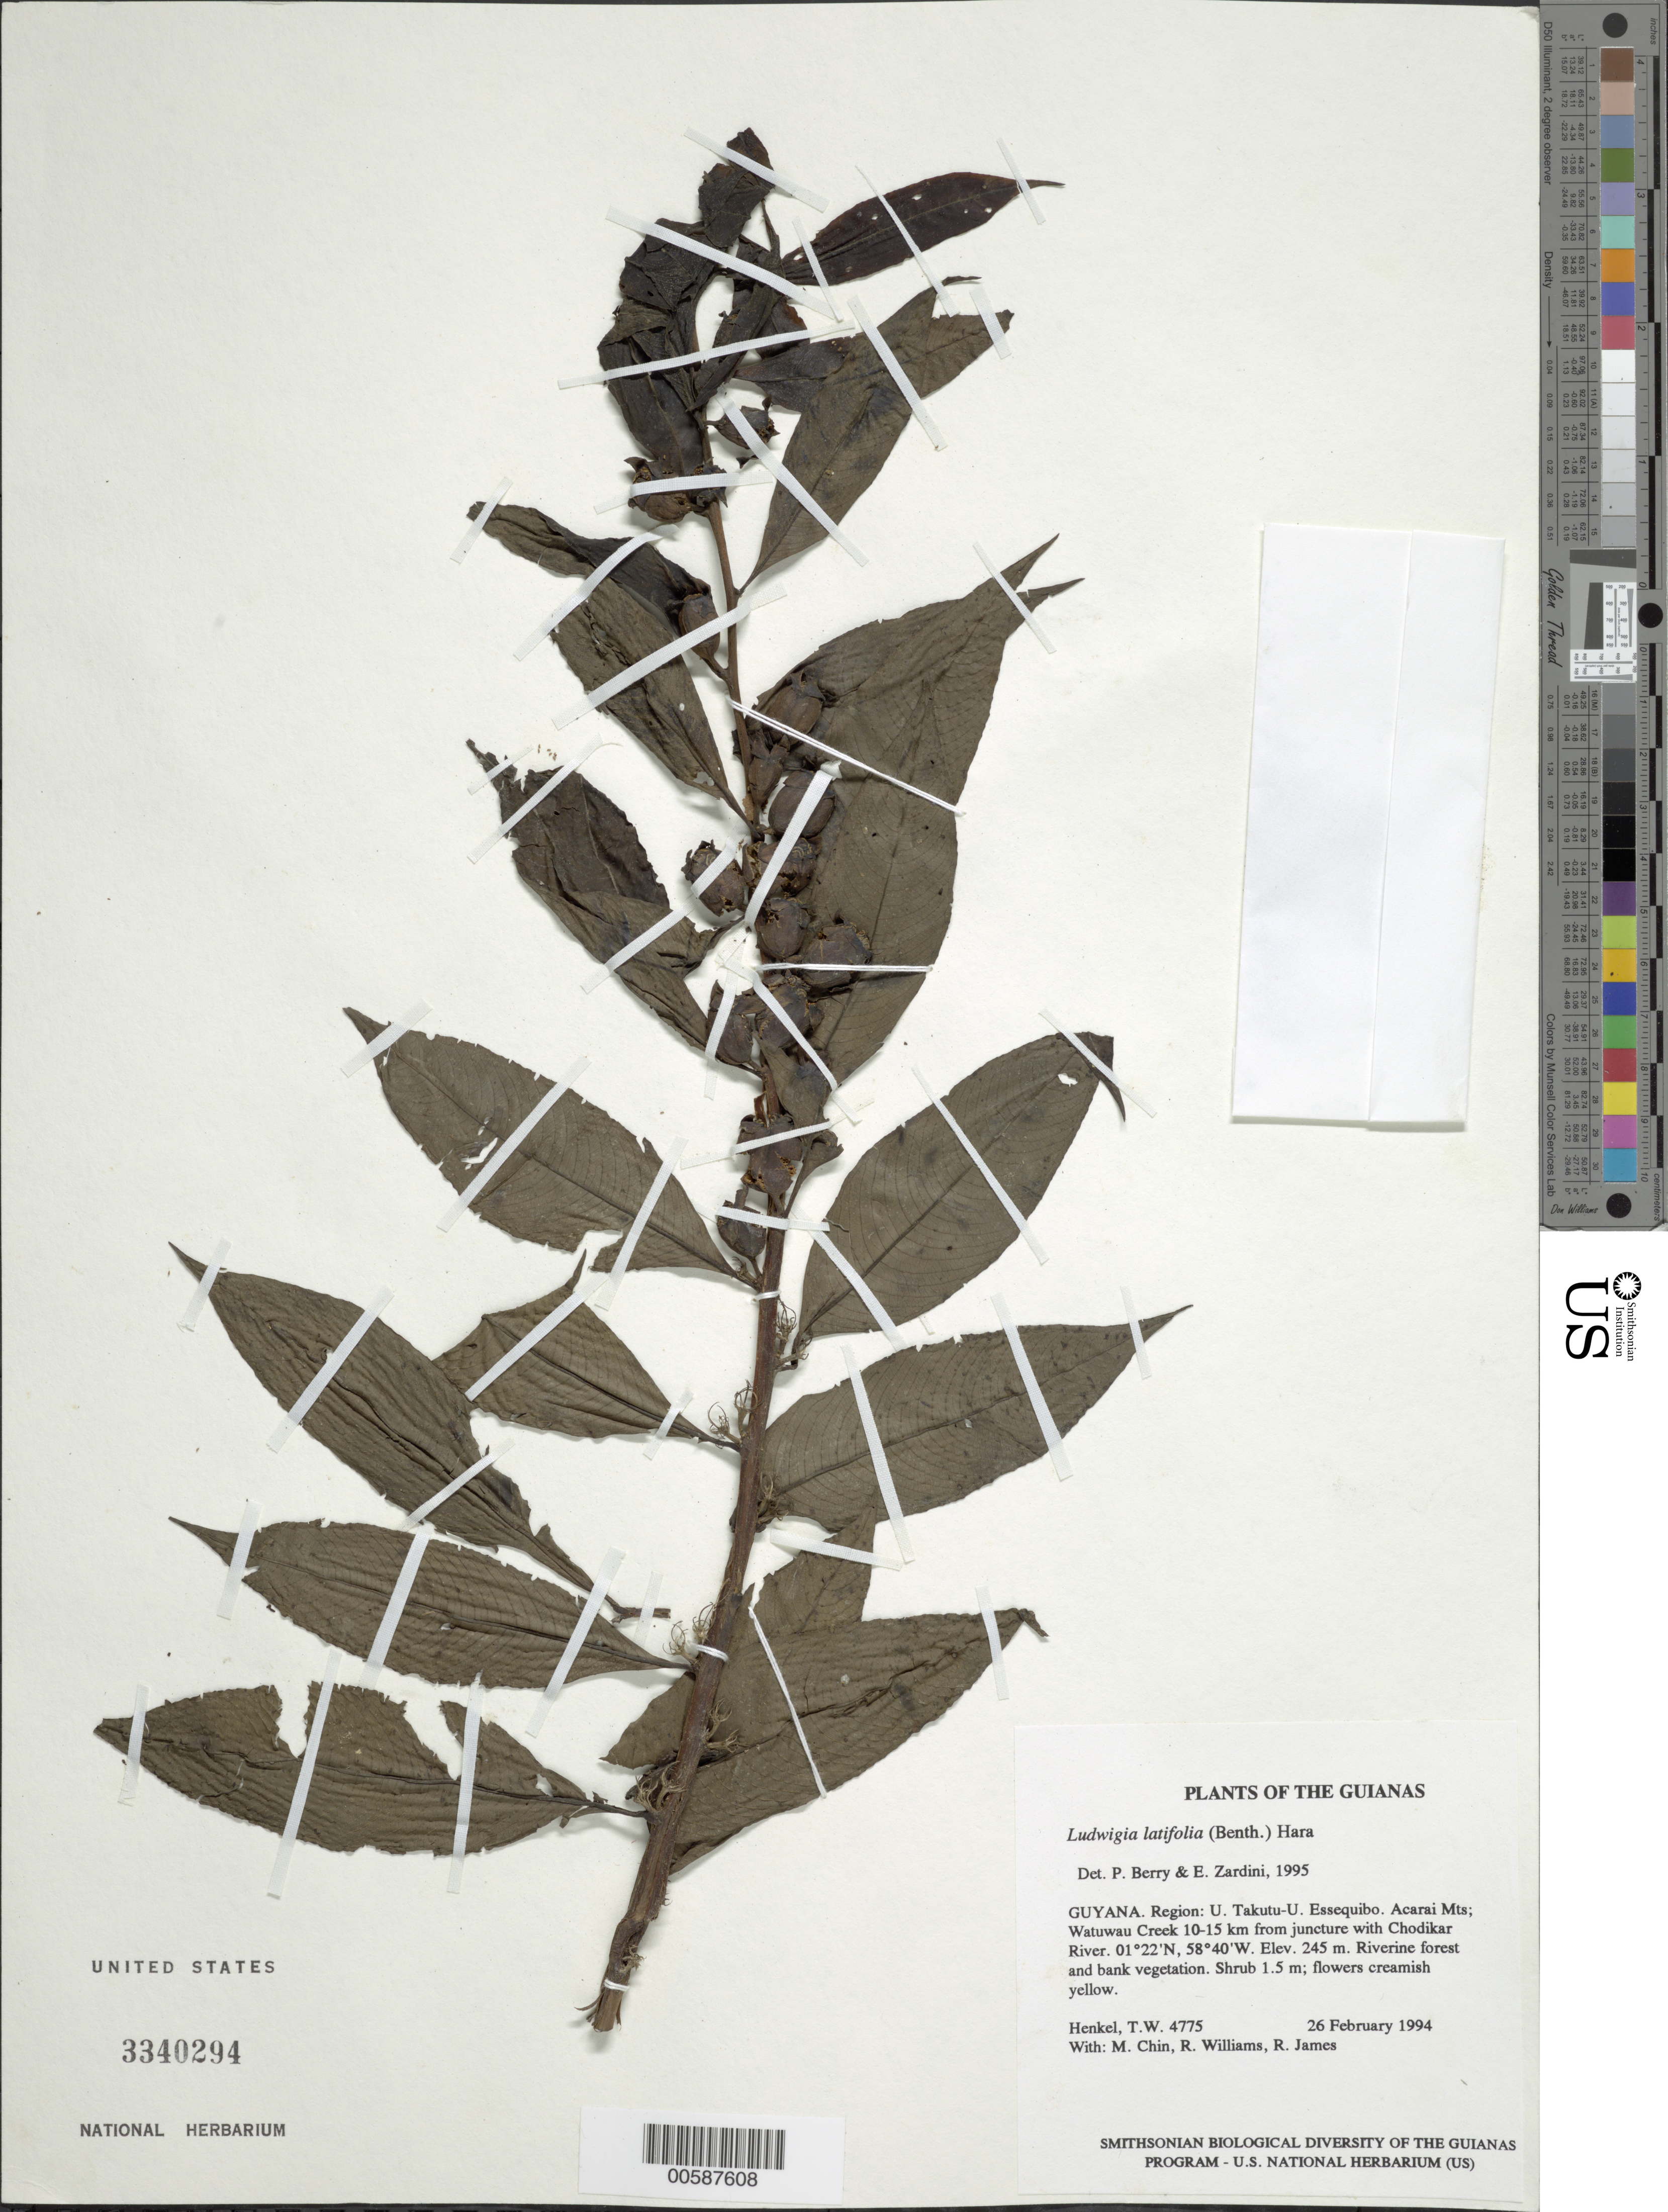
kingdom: Plantae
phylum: Tracheophyta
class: Magnoliopsida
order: Myrtales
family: Onagraceae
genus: Ludwigia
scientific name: Ludwigia latifolia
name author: (Benth.) H. Hara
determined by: Berry, P. E.; Zardini, E. M.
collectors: T. Henkel, M. Chin, R. Williams & R. James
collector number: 4775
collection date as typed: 26 February 1994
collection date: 1994-02-26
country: Guyana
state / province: U. Takutu-U. Essequibo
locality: Acarai Mts; Watuwau Creek 10-15 km from juncture with Chodikar River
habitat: Riverine forest and bank vegetation.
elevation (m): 245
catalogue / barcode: US 2240294